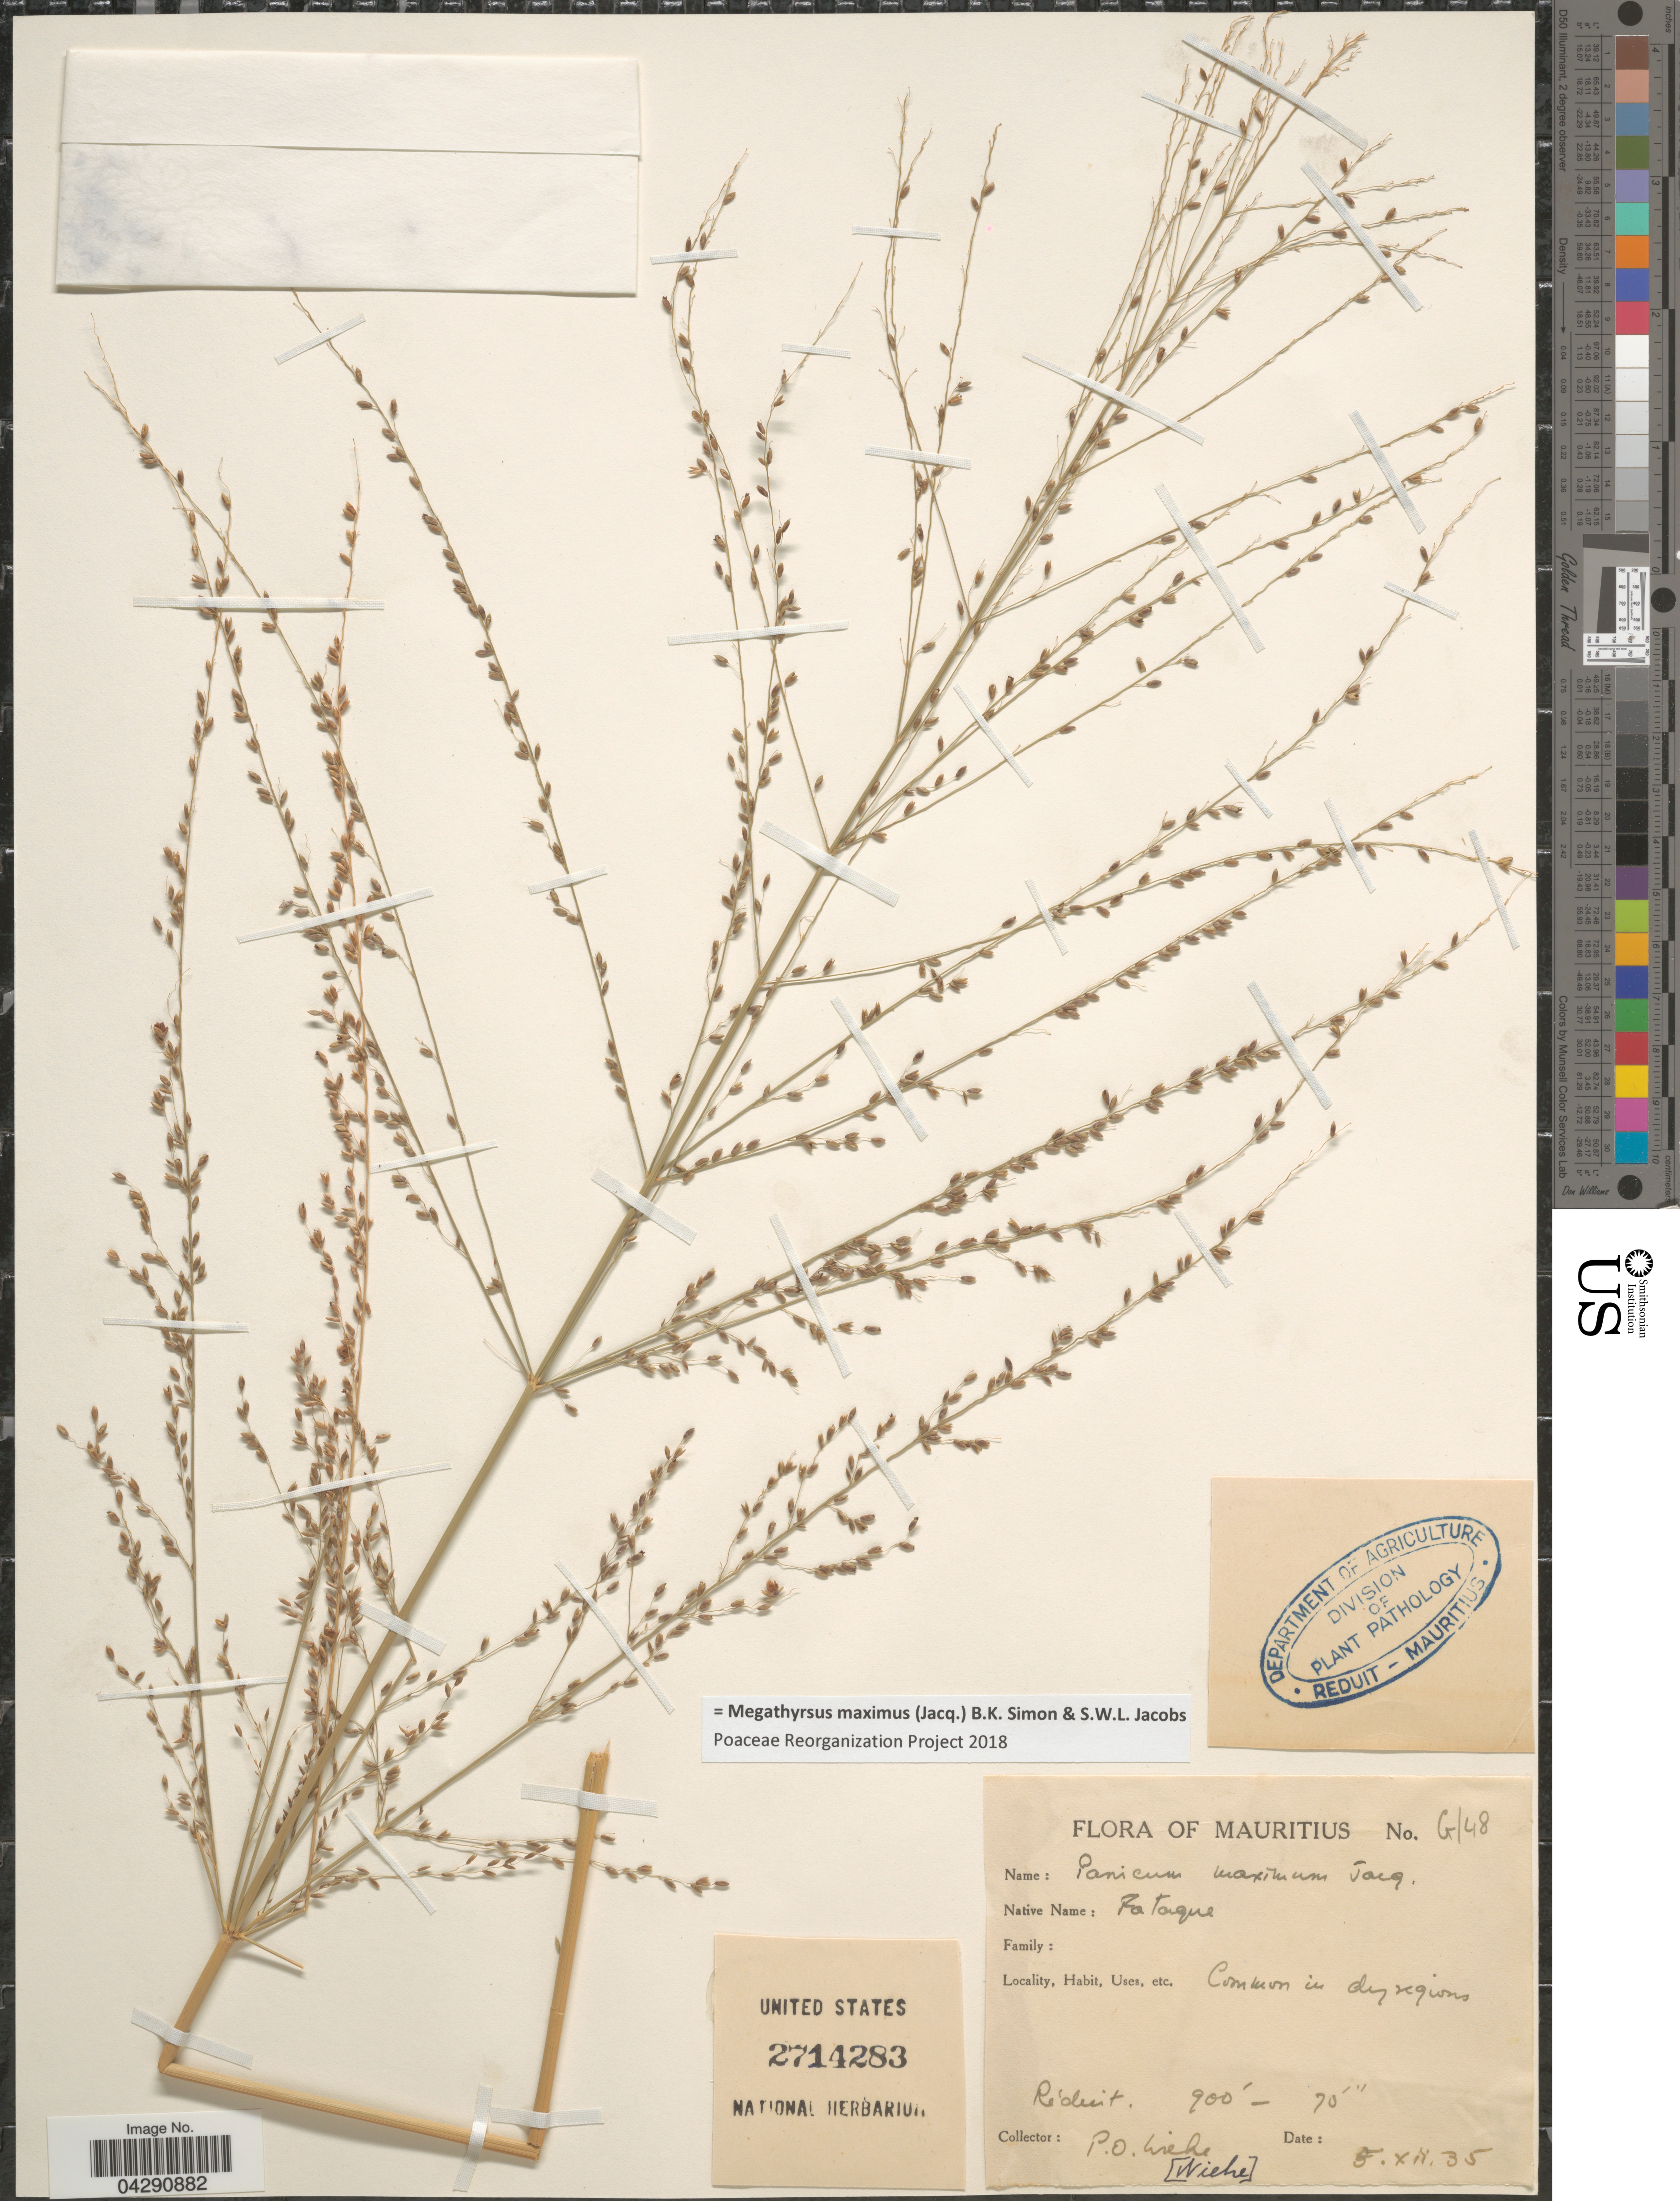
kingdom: Plantae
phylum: Tracheophyta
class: Liliopsida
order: Poales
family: Poaceae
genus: Megathyrsus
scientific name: Megathyrsus maximus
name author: (Jacq.) B.K. Simon & S.W.L. Jacobs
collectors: P. Wiehe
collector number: G/48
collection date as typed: Transcribed d/m/y: 5/12/35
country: Mauritius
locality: Réduit.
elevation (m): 274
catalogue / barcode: US 2714283